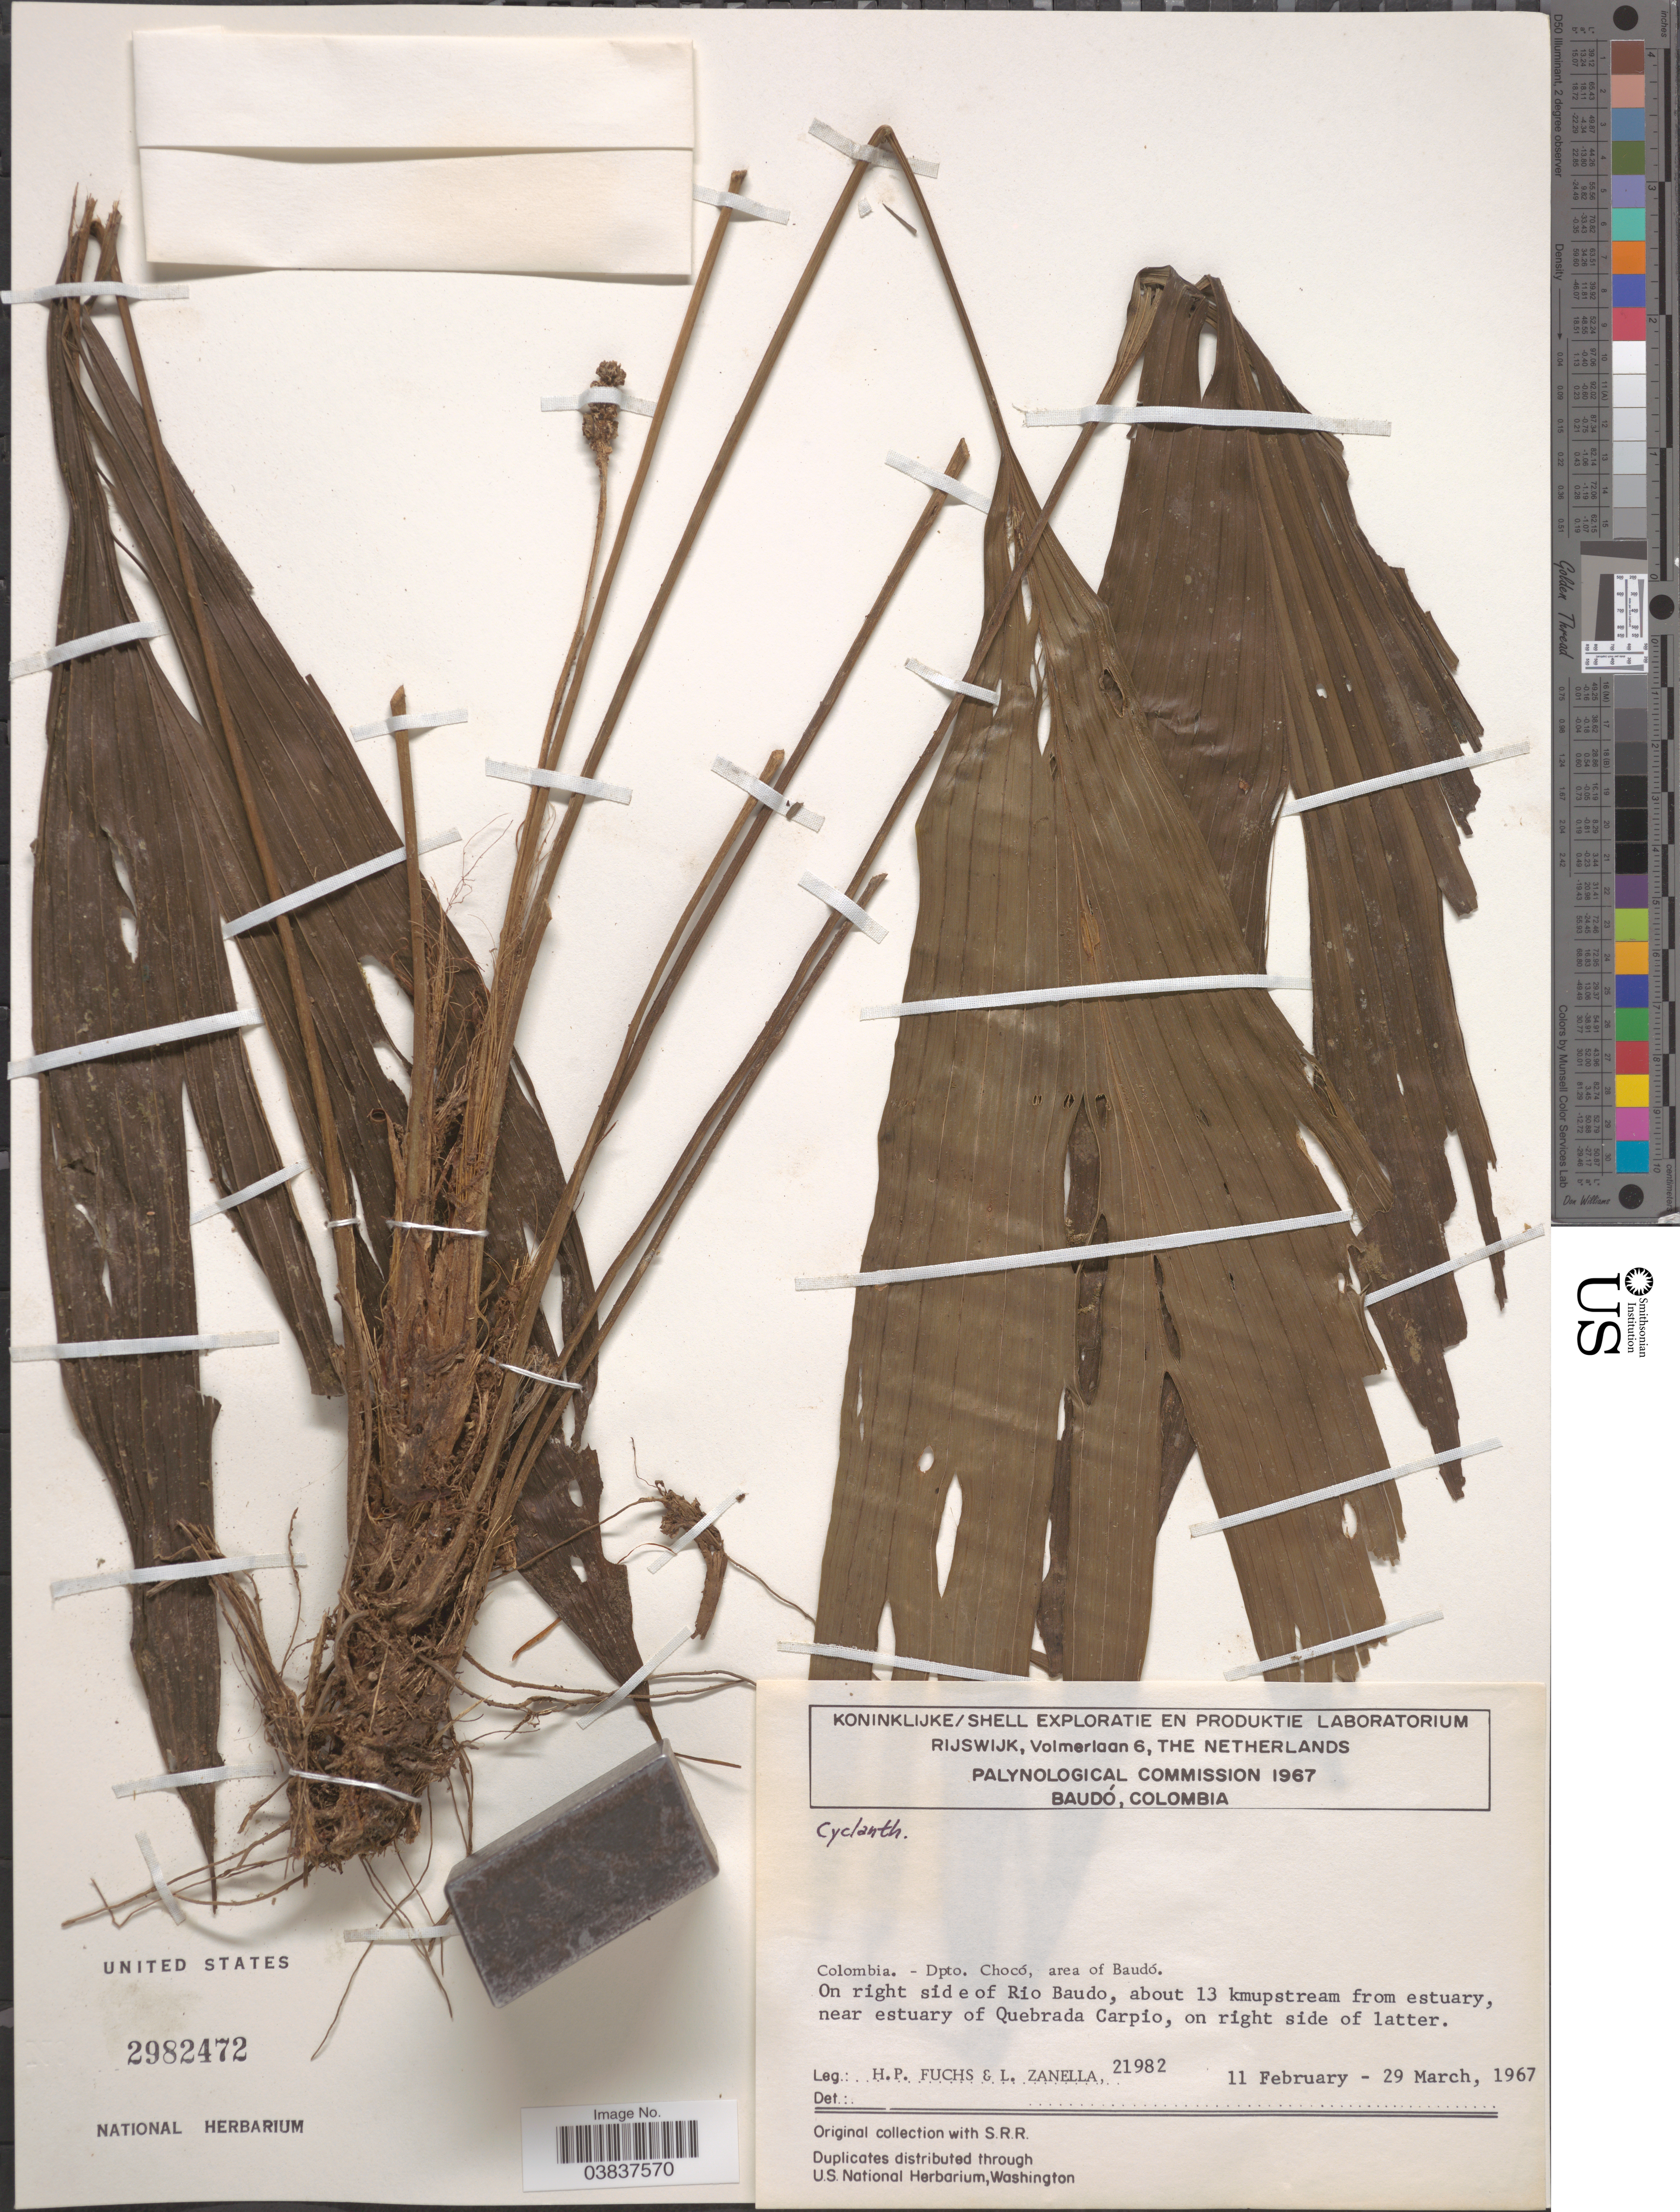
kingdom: Plantae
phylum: Tracheophyta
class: Liliopsida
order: Pandanales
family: Cyclanthaceae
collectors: H. P. Fuchs & L. Zanella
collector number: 21982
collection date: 1967-02-11/1967-03-29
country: Colombia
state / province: Chocó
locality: Dpto. Chocó, area of Baudó. On right sid e of Rio Baudo, about 13 kmupstream from estuary, near estuary of Quebrada Carpio, on right side of latter.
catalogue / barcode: US 2982472